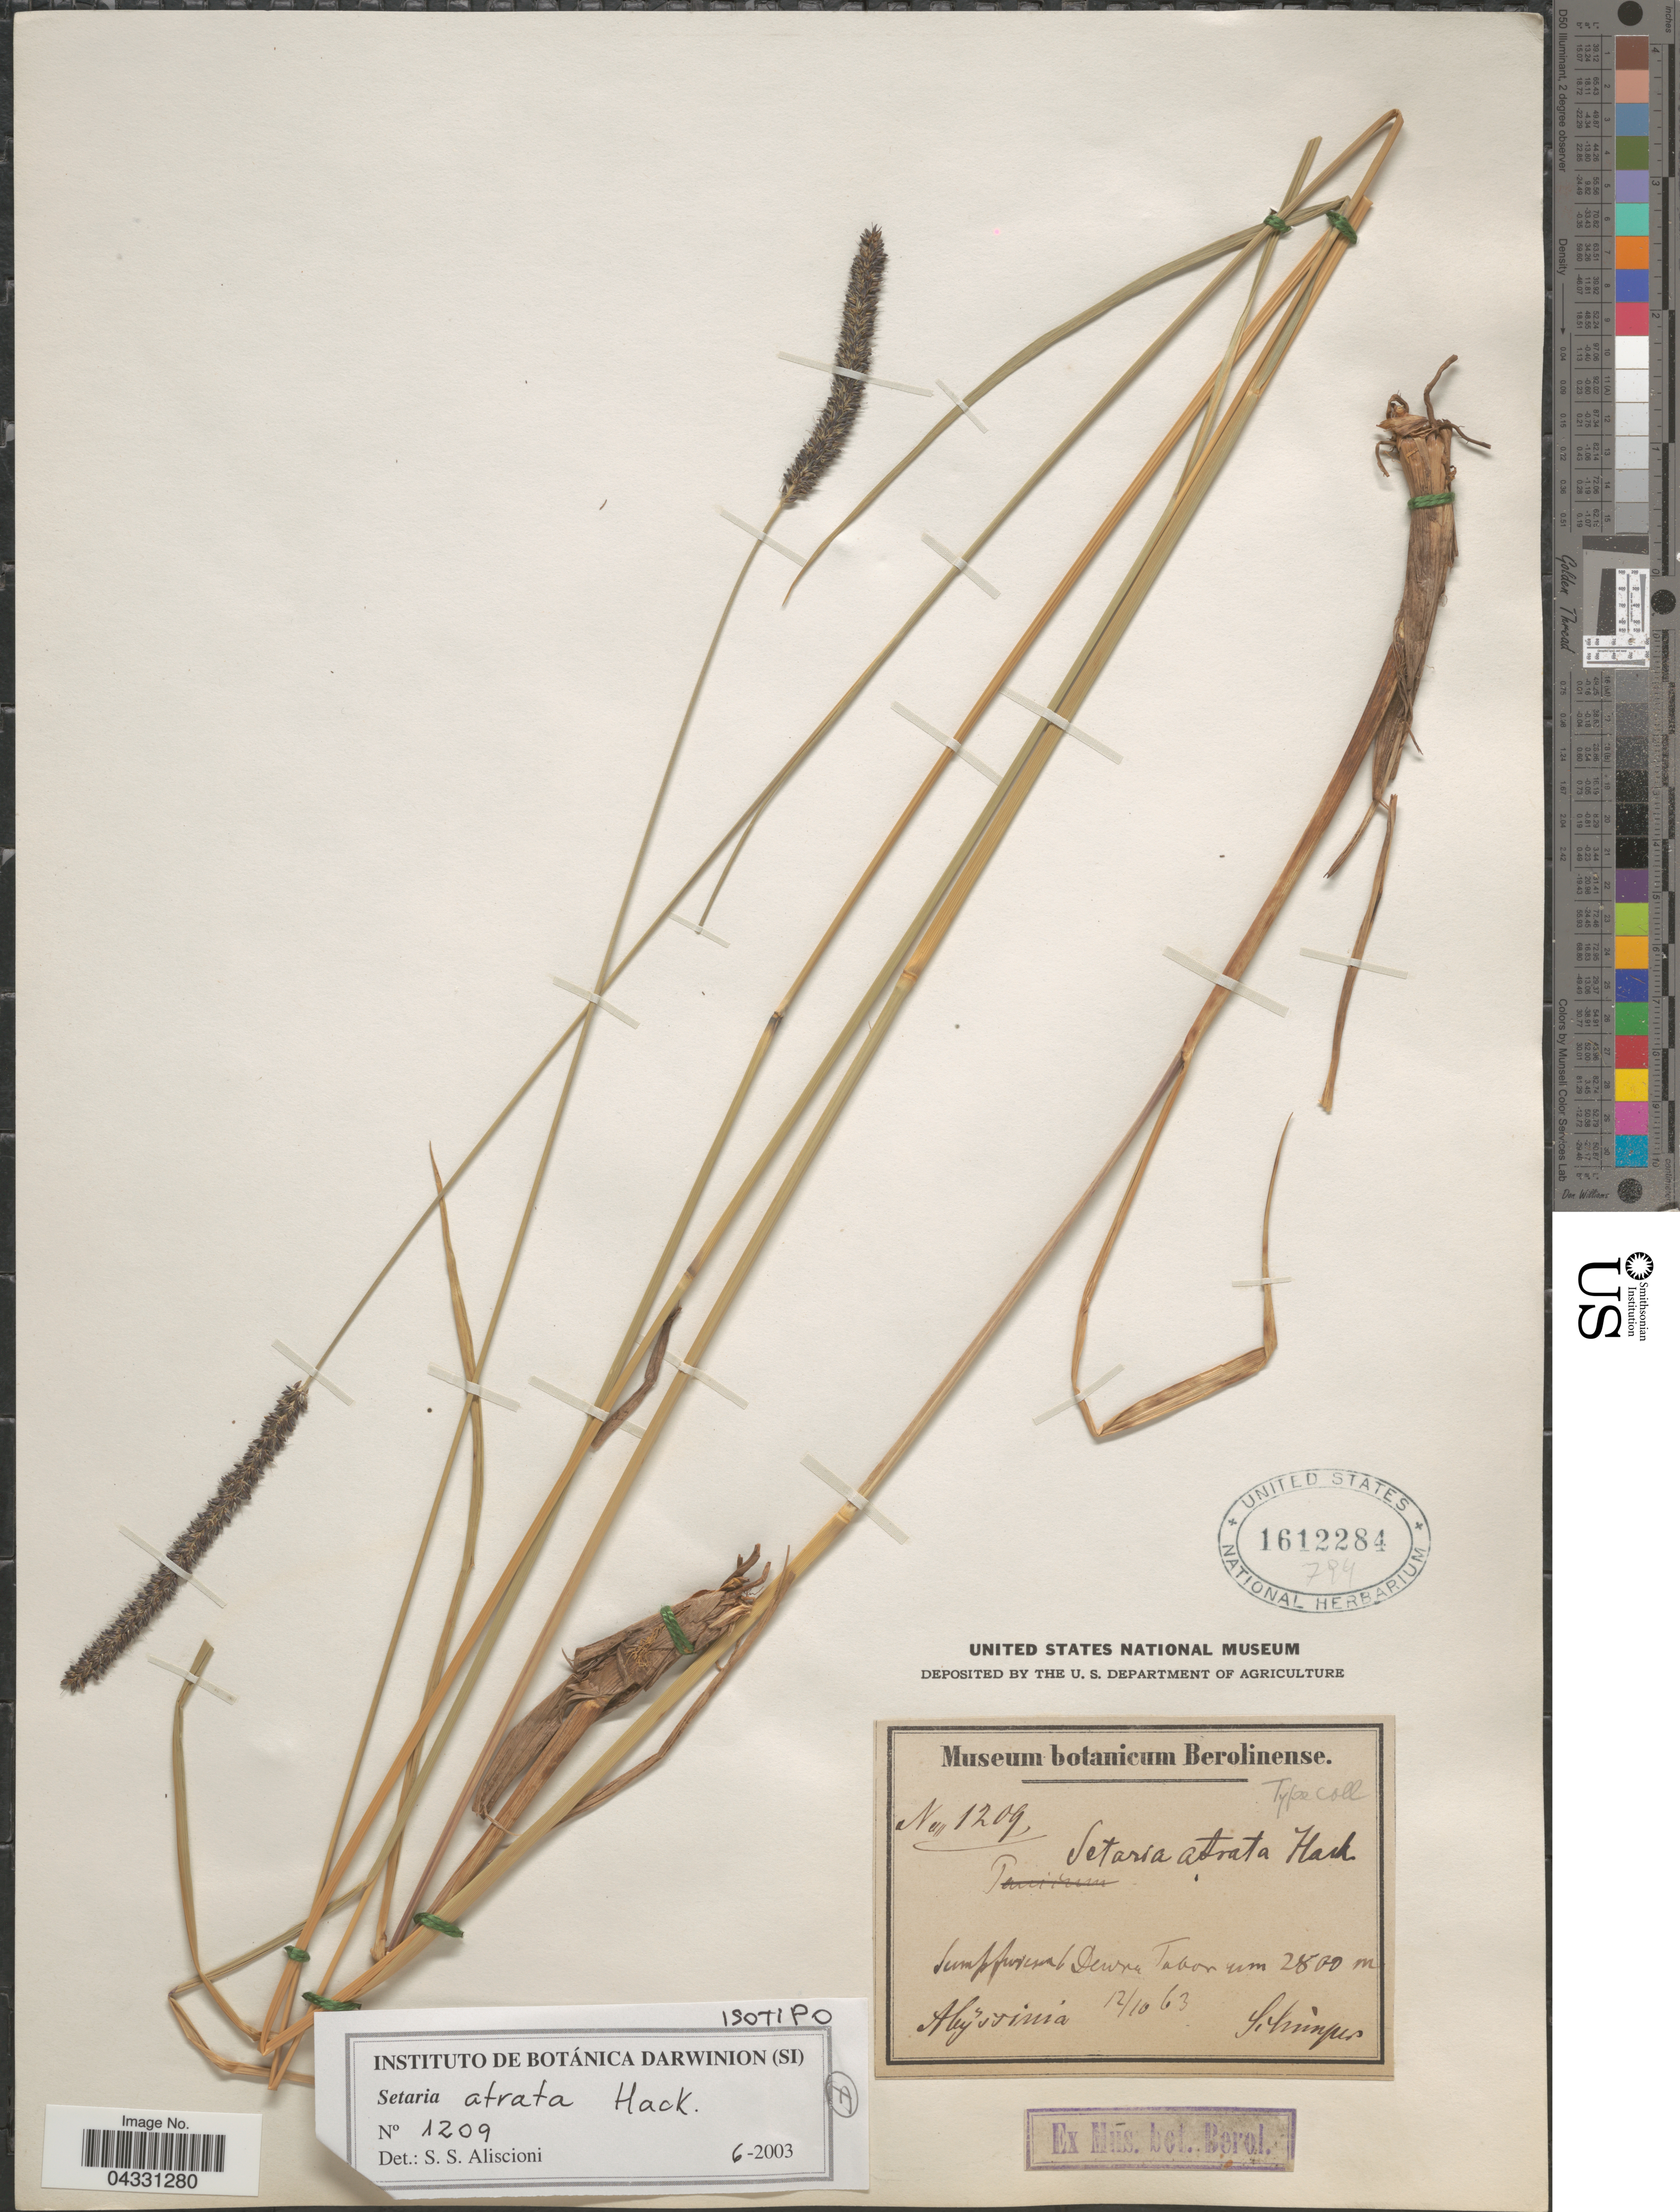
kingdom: Plantae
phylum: Tracheophyta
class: Liliopsida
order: Poales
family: Poaceae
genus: Setaria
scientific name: Setaria atrata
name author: Hack. ex Engl.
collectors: -. Schimper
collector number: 1209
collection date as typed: Transcribed d/m/y: 12/10/63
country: Ethiopia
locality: Sumppuresa Dewra Taborim. [interpreted] Abysinia.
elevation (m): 2800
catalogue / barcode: US 1612284